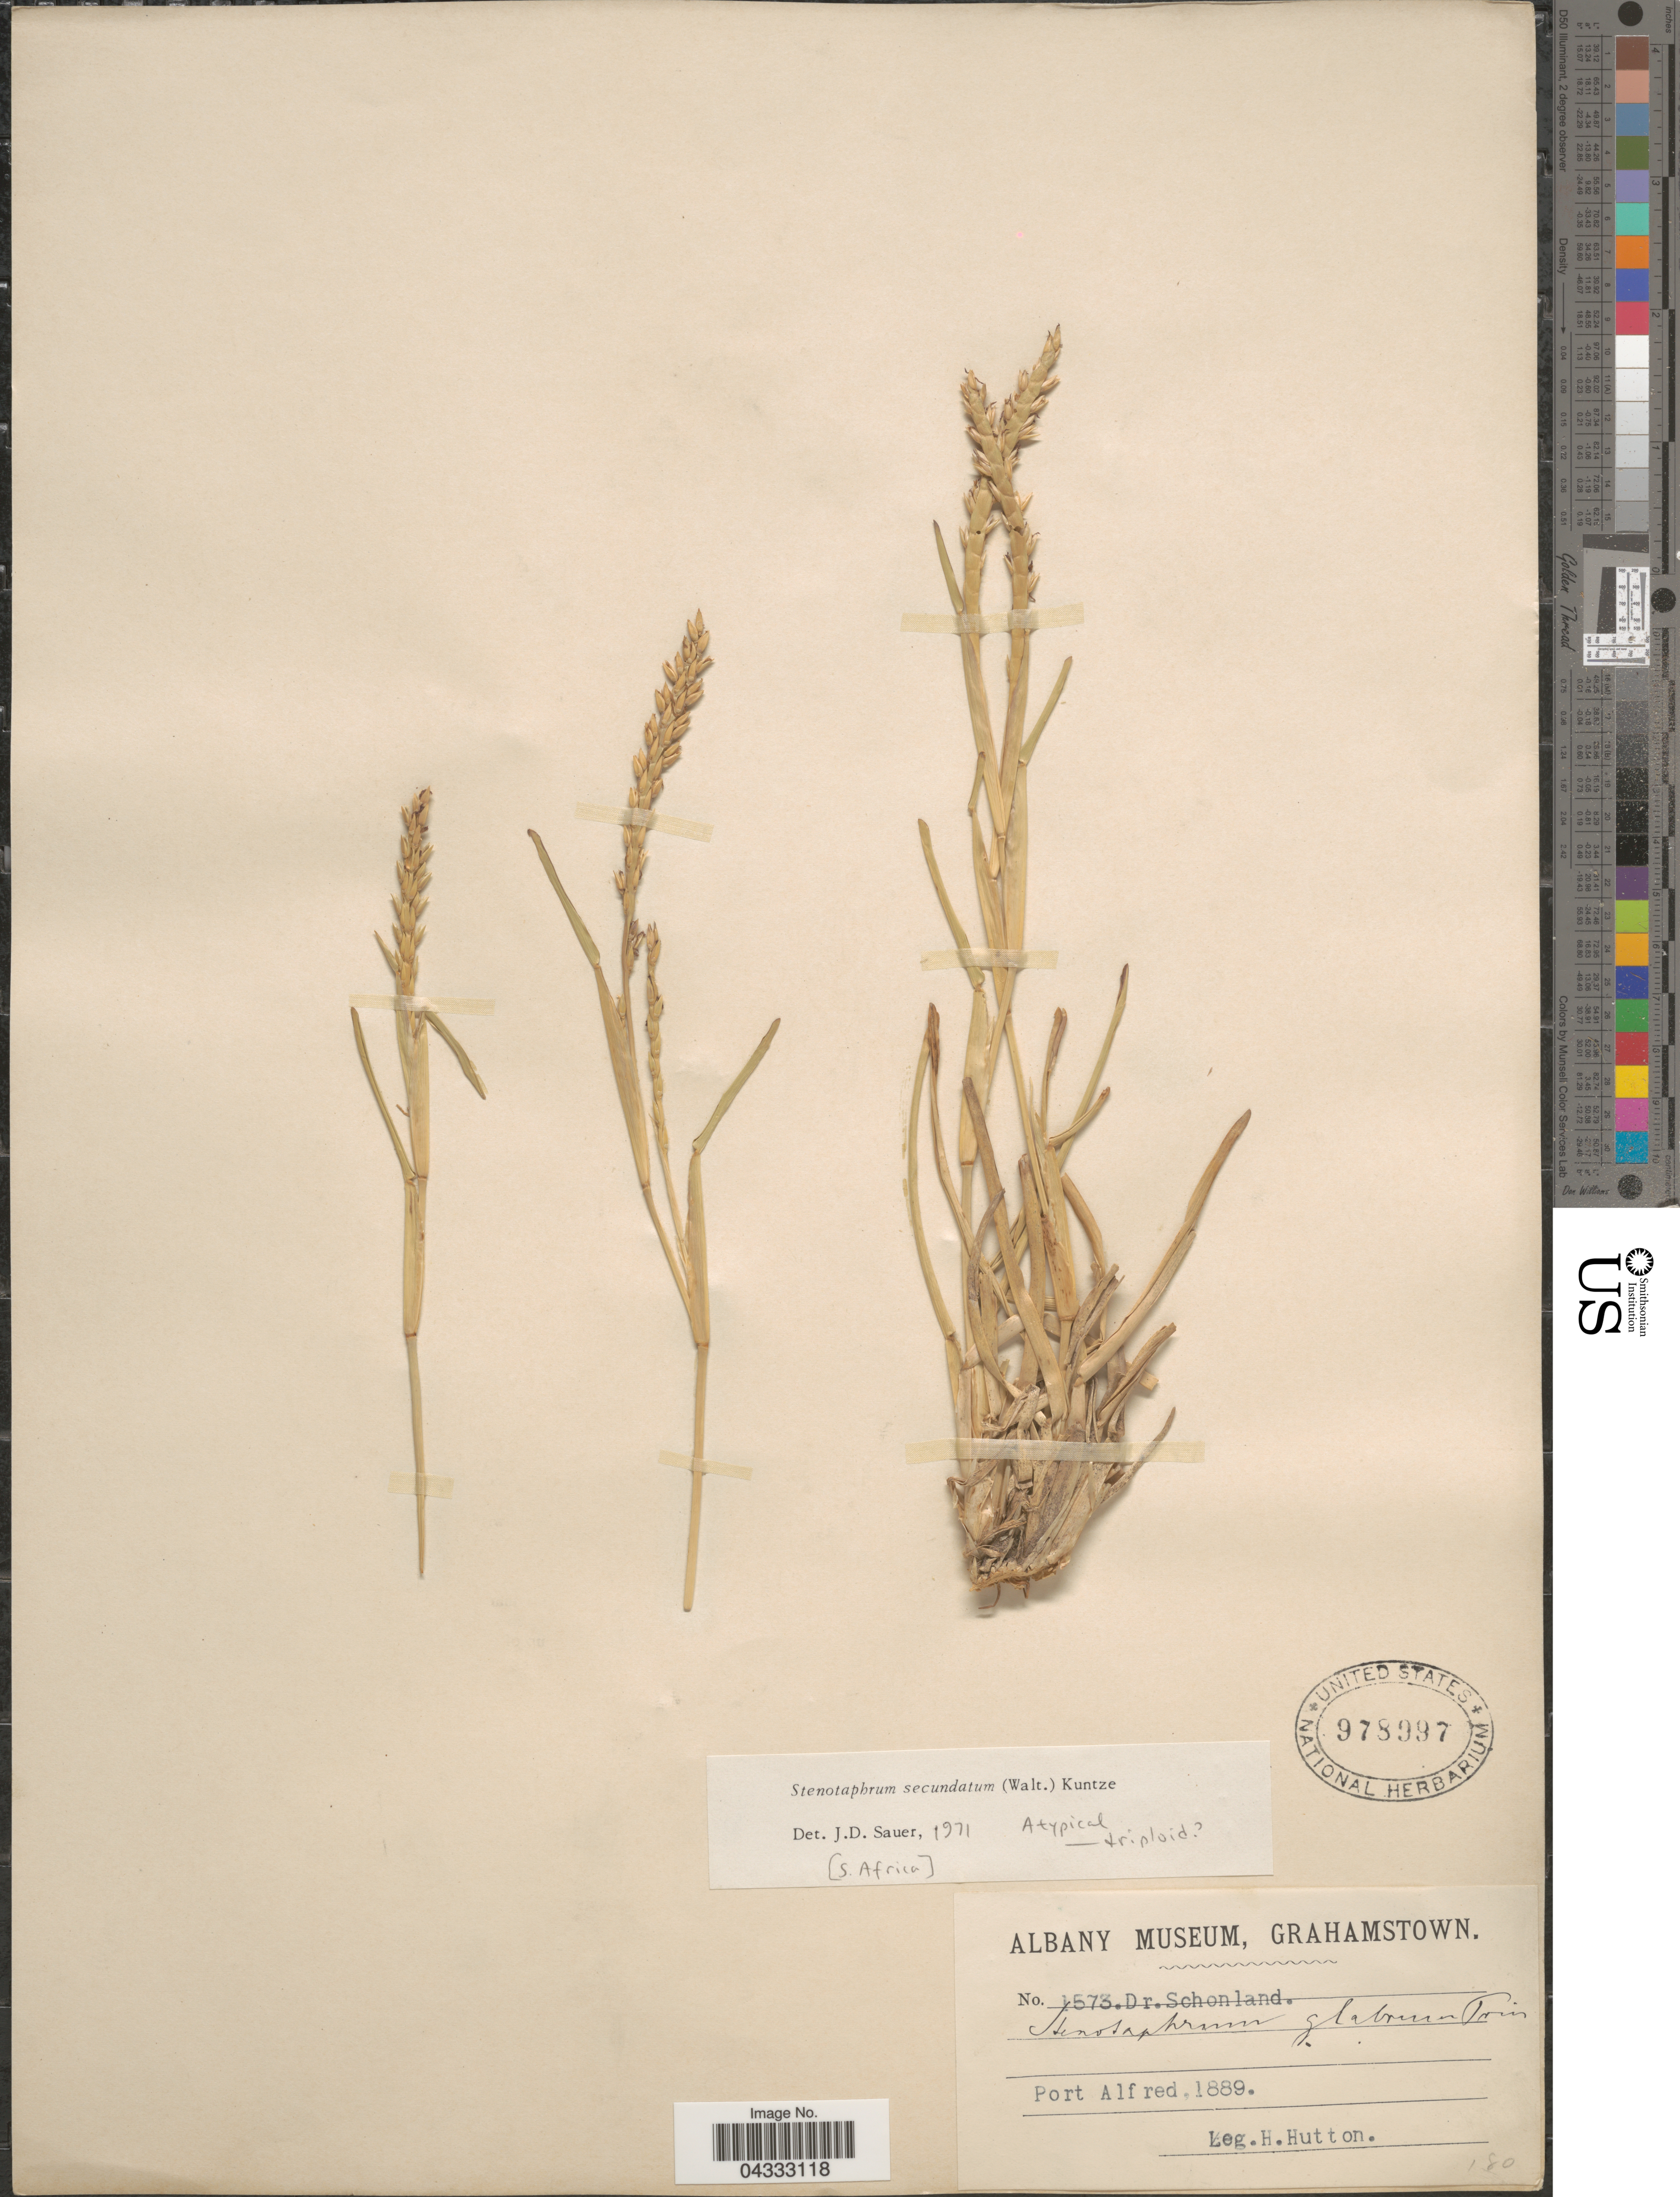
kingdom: Plantae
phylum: Tracheophyta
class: Liliopsida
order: Poales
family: Poaceae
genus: Stenotaphrum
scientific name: Stenotaphrum secundatum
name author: (Walter) Kuntze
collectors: H. Hutton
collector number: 1573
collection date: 1889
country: South Africa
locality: Port Alfred.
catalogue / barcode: US 978997